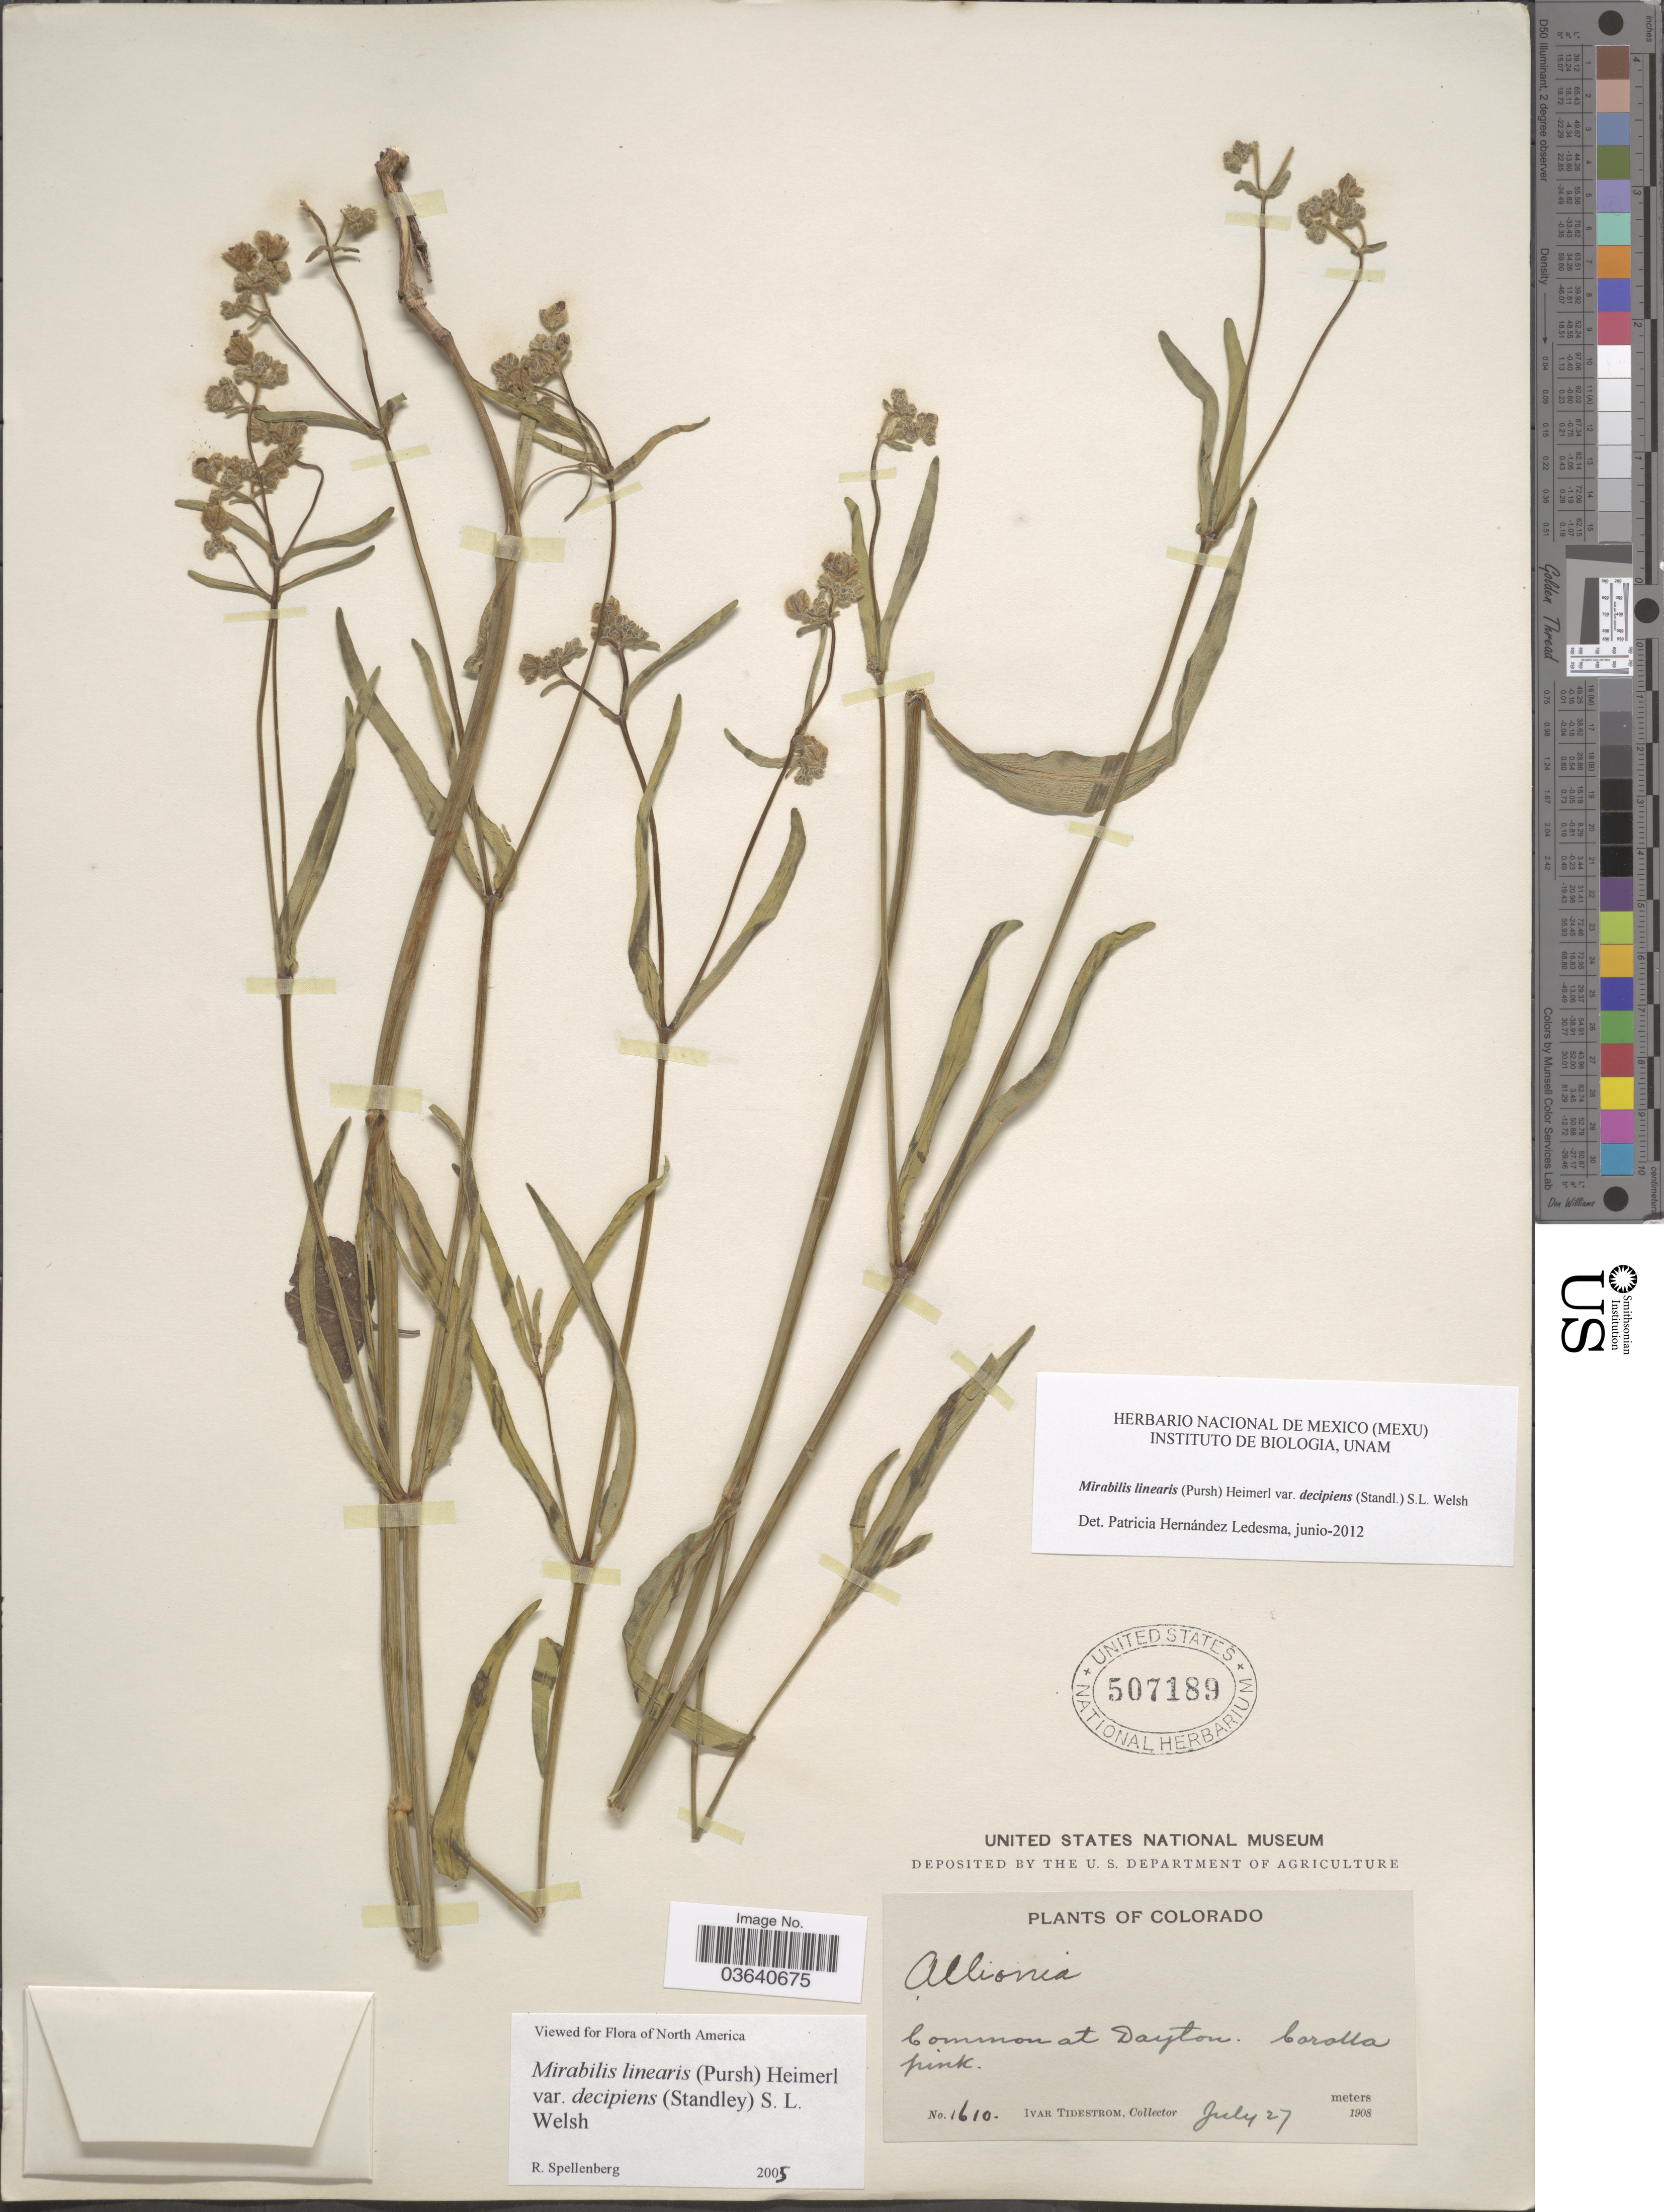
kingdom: Plantae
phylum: Tracheophyta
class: Magnoliopsida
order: Caryophyllales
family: Nyctaginaceae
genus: Mirabilis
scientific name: Mirabilis linearis var. decipiens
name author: (Standl.) S.L. Welsh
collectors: I. F. Tidestrom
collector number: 1610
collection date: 1908-07-27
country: United States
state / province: Colorado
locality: Common at Dayton.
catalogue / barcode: US 507189